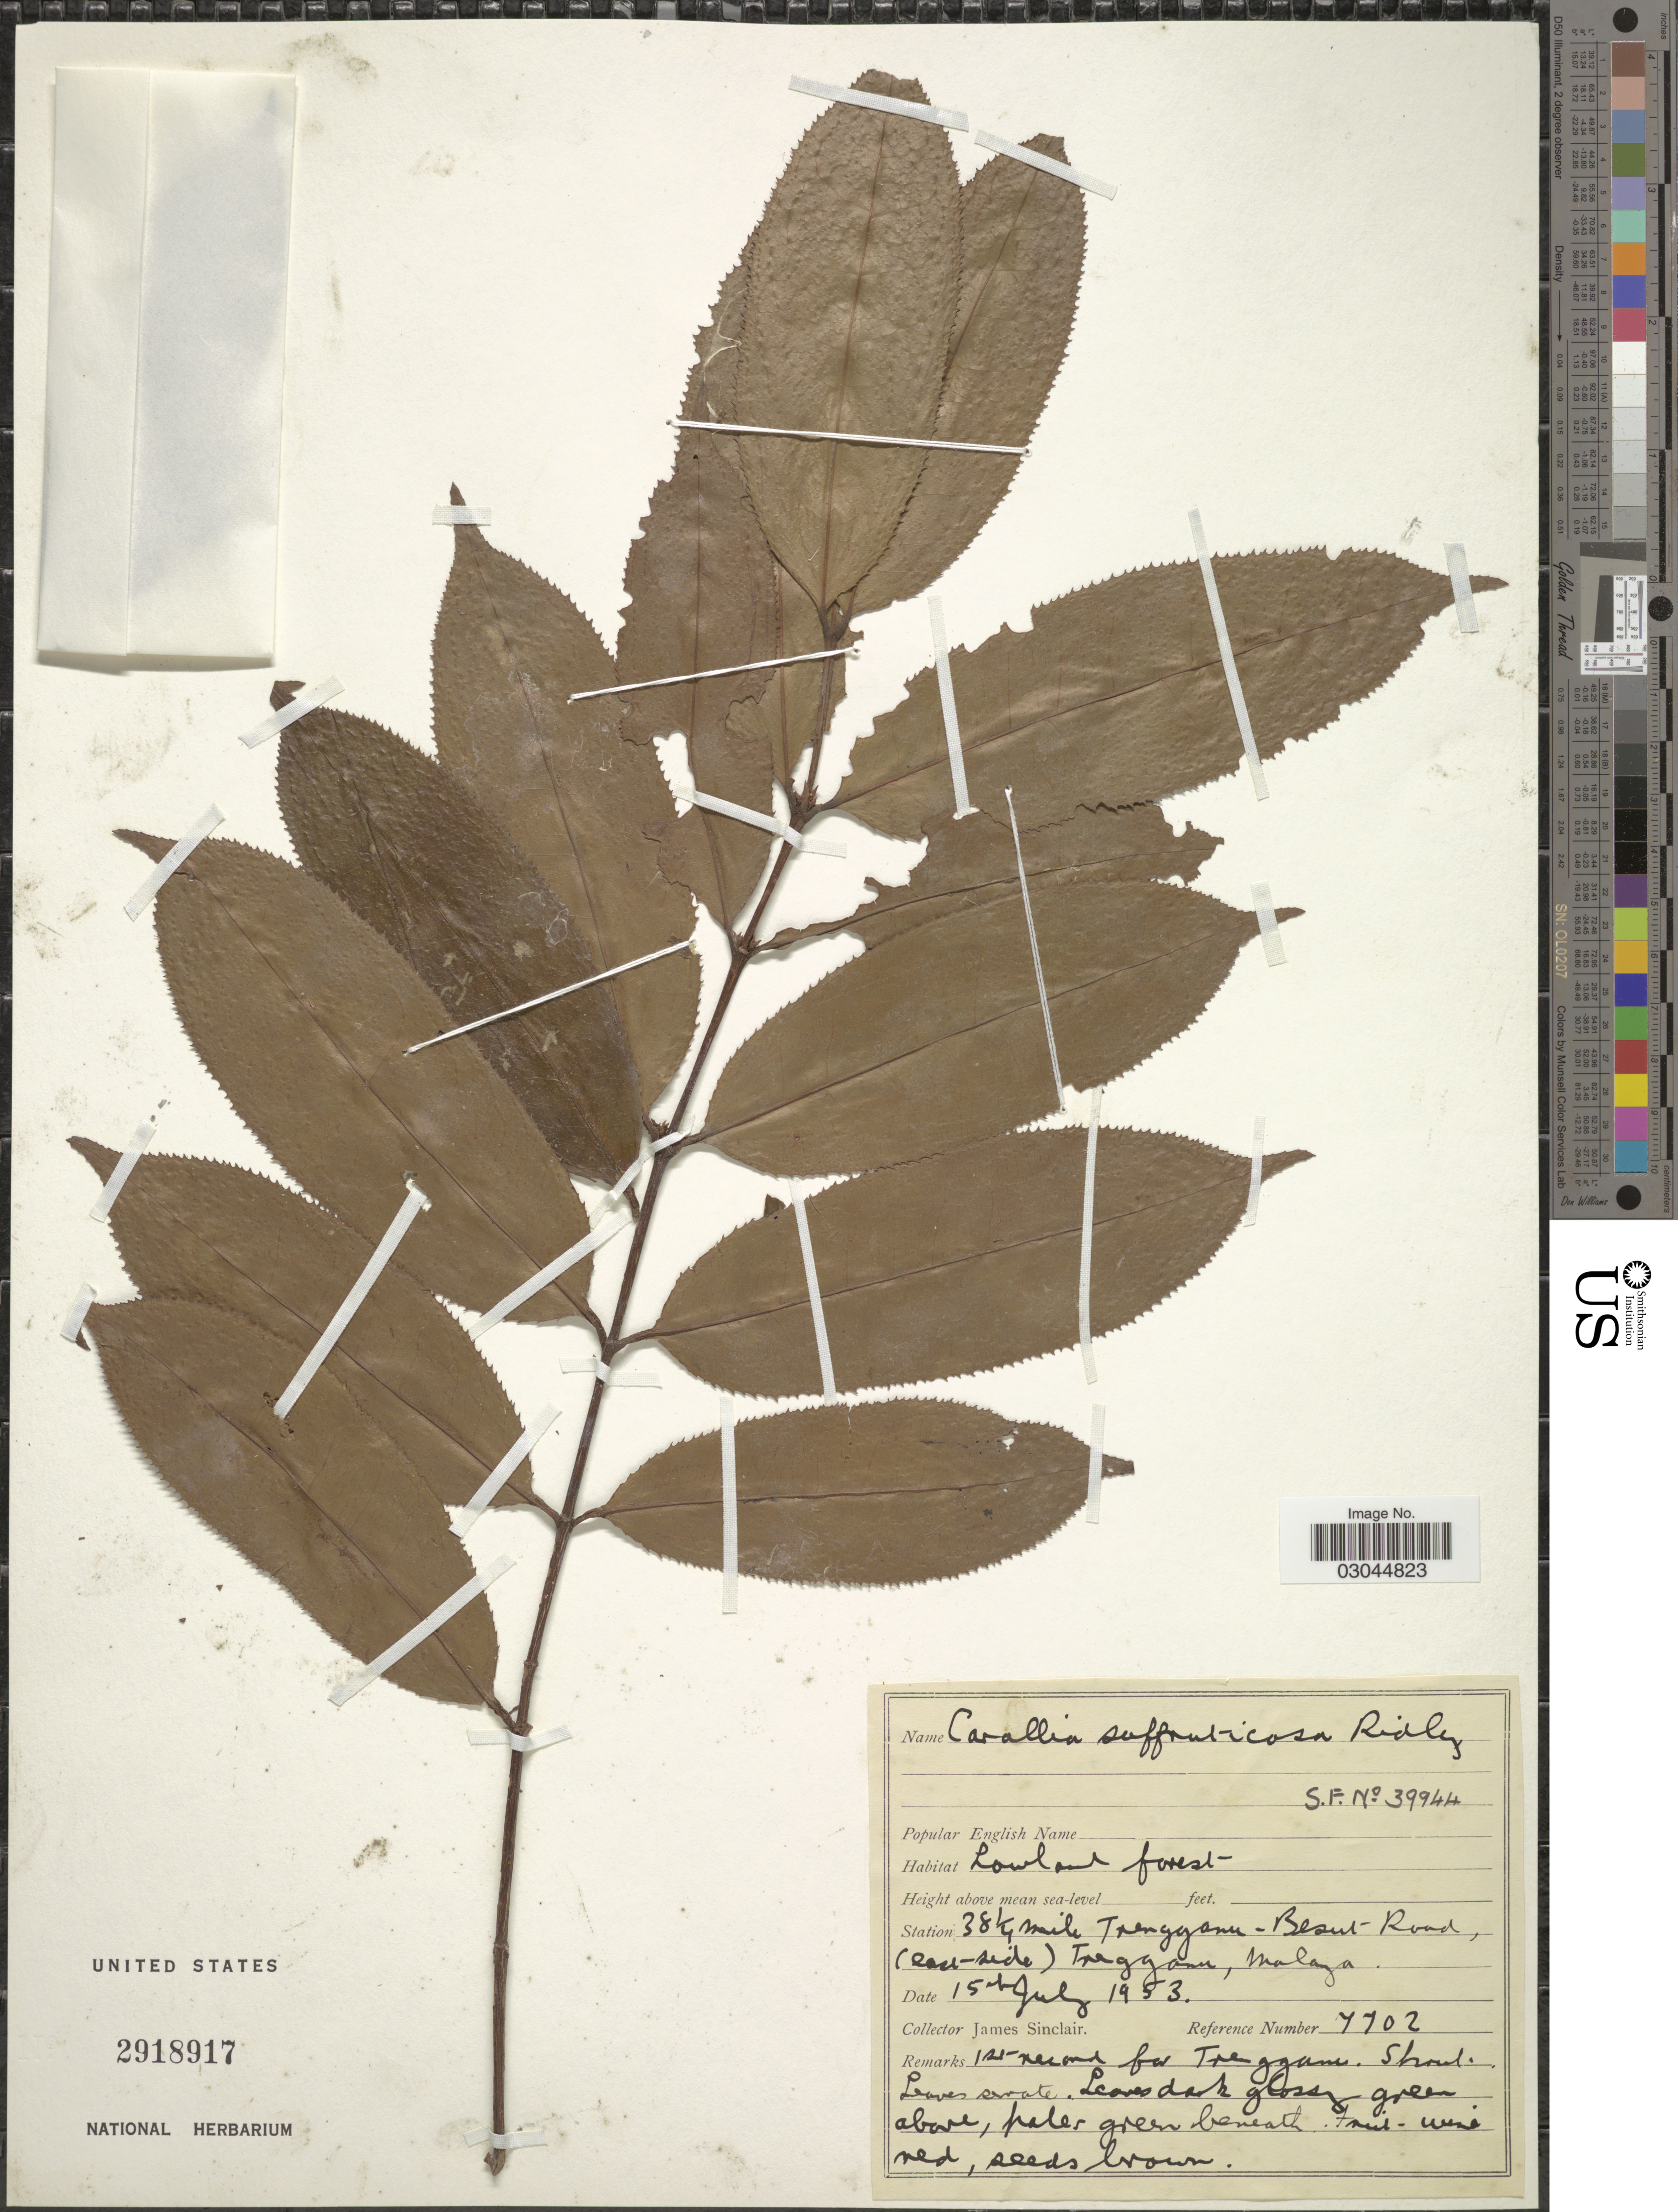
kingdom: Plantae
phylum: Tracheophyta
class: Magnoliopsida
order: Malpighiales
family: Rhizophoraceae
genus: Carallia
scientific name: Carallia suffruticosa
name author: Ridl.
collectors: J. Sinclair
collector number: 7702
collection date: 1953-07-15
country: Malaysia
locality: Station 38¼ mile Trengganu- Besut Road, (east-side) Tregganu, Malaya.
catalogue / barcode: US 2918917